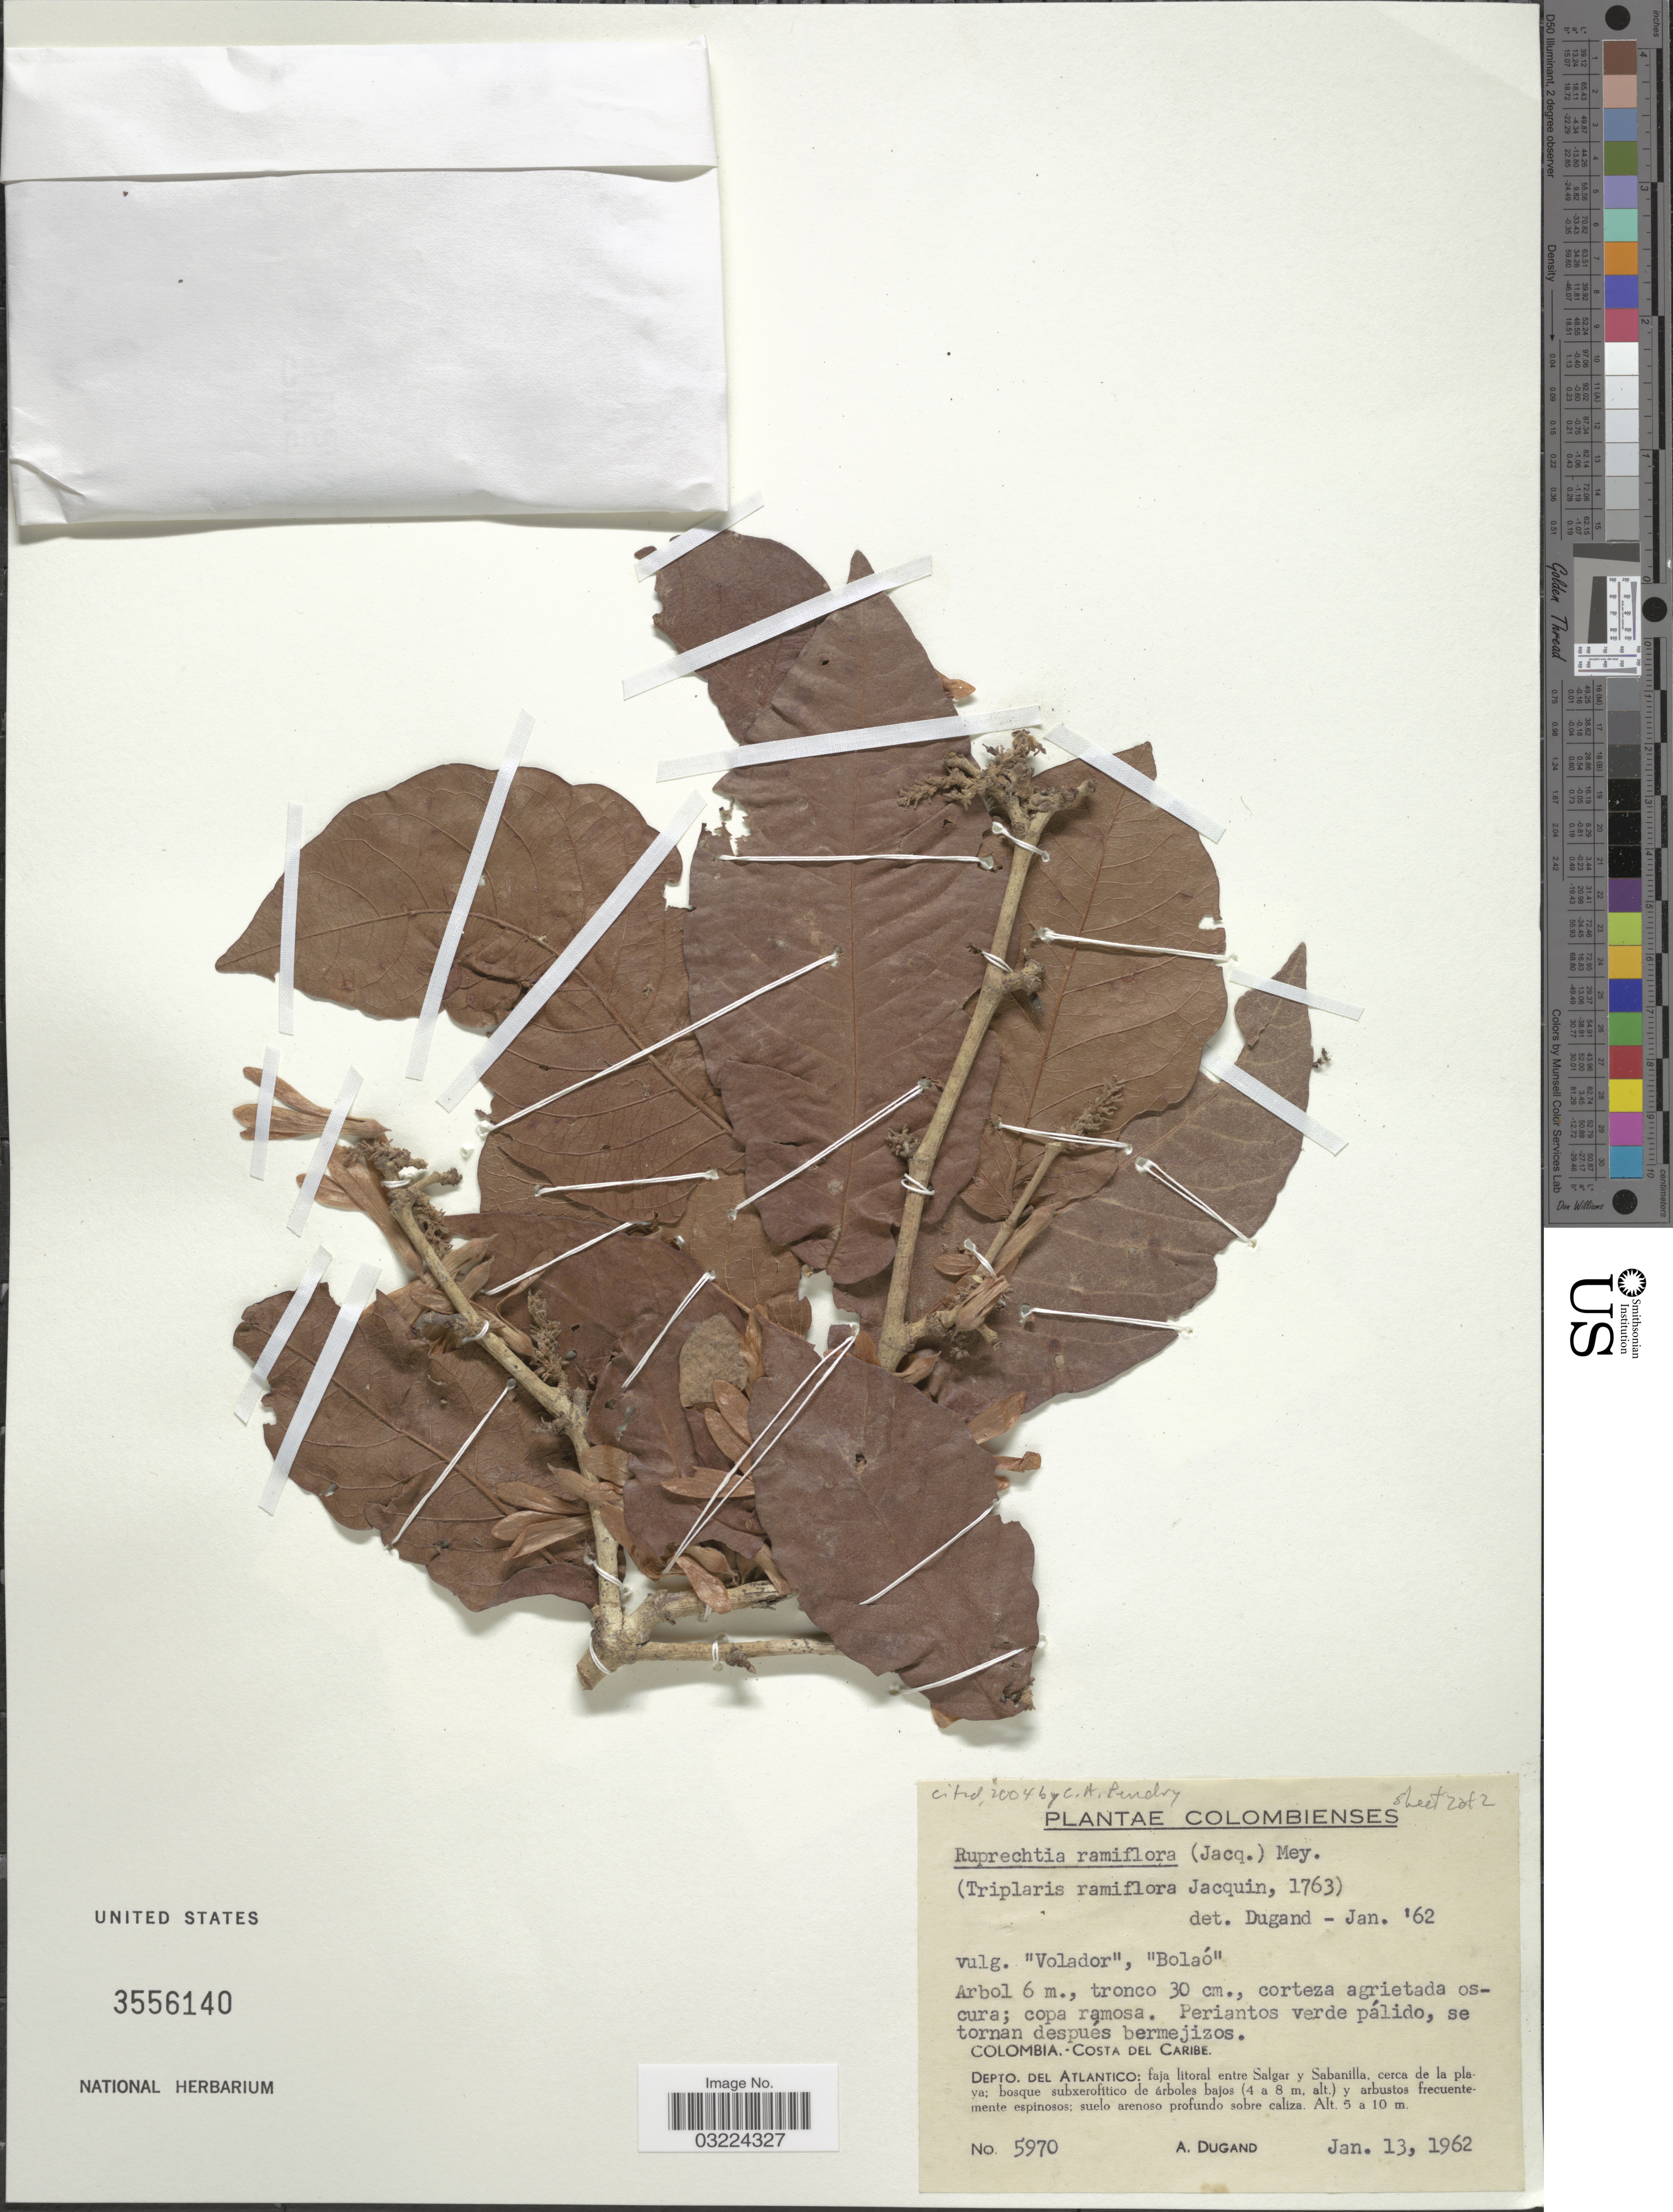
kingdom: Plantae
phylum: Tracheophyta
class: Magnoliopsida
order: Caryophyllales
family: Polygonaceae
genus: Ruprechtia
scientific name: Ruprechtia ramiflora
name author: (Jacq.) C.A. Mey.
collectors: A. Dugand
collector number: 5970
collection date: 1962-01-13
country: Colombia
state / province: Atlántico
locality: Costa del Caribe. Depto. del Atlantico: faja litoral entre Salgar y Sabanilla, cerca de la playa.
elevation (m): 5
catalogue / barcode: US 3556140